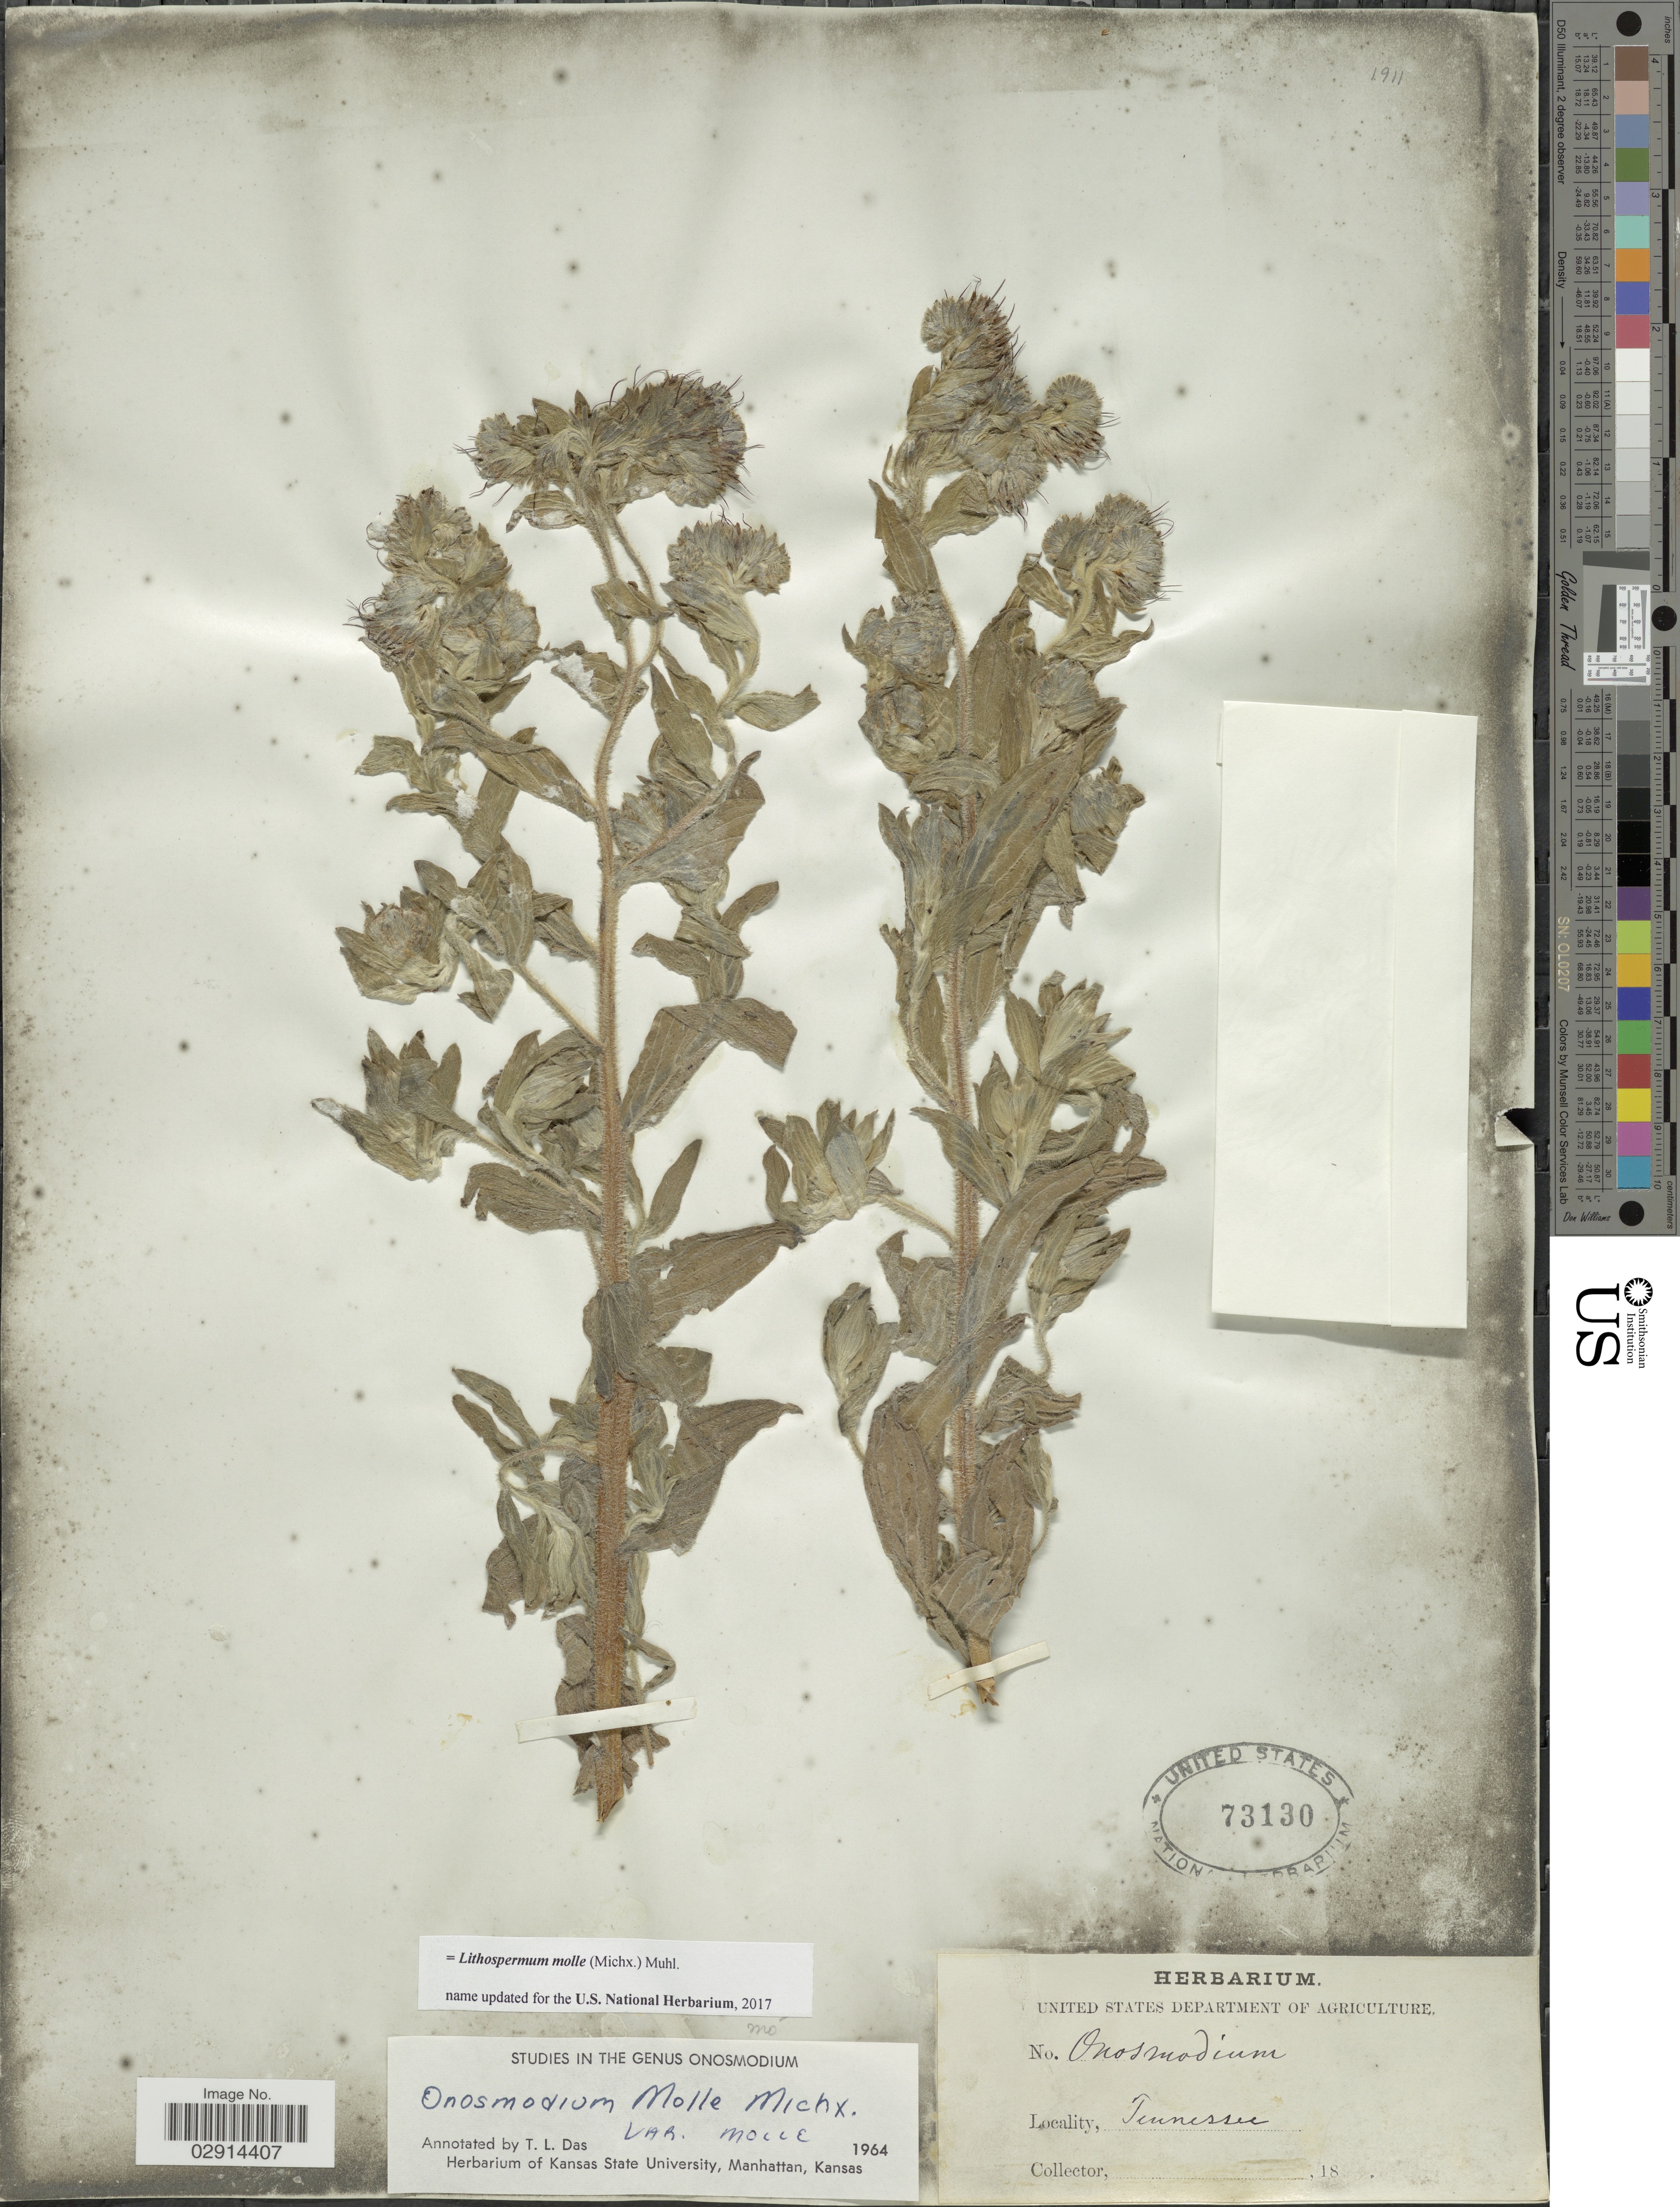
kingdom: Plantae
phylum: Tracheophyta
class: Magnoliopsida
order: Boraginales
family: Boraginaceae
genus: Lithospermum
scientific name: Lithospermum molle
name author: Muhl.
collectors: ex herb. U. S. Department of Agriculture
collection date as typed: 18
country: United States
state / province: Tennessee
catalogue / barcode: US 73130